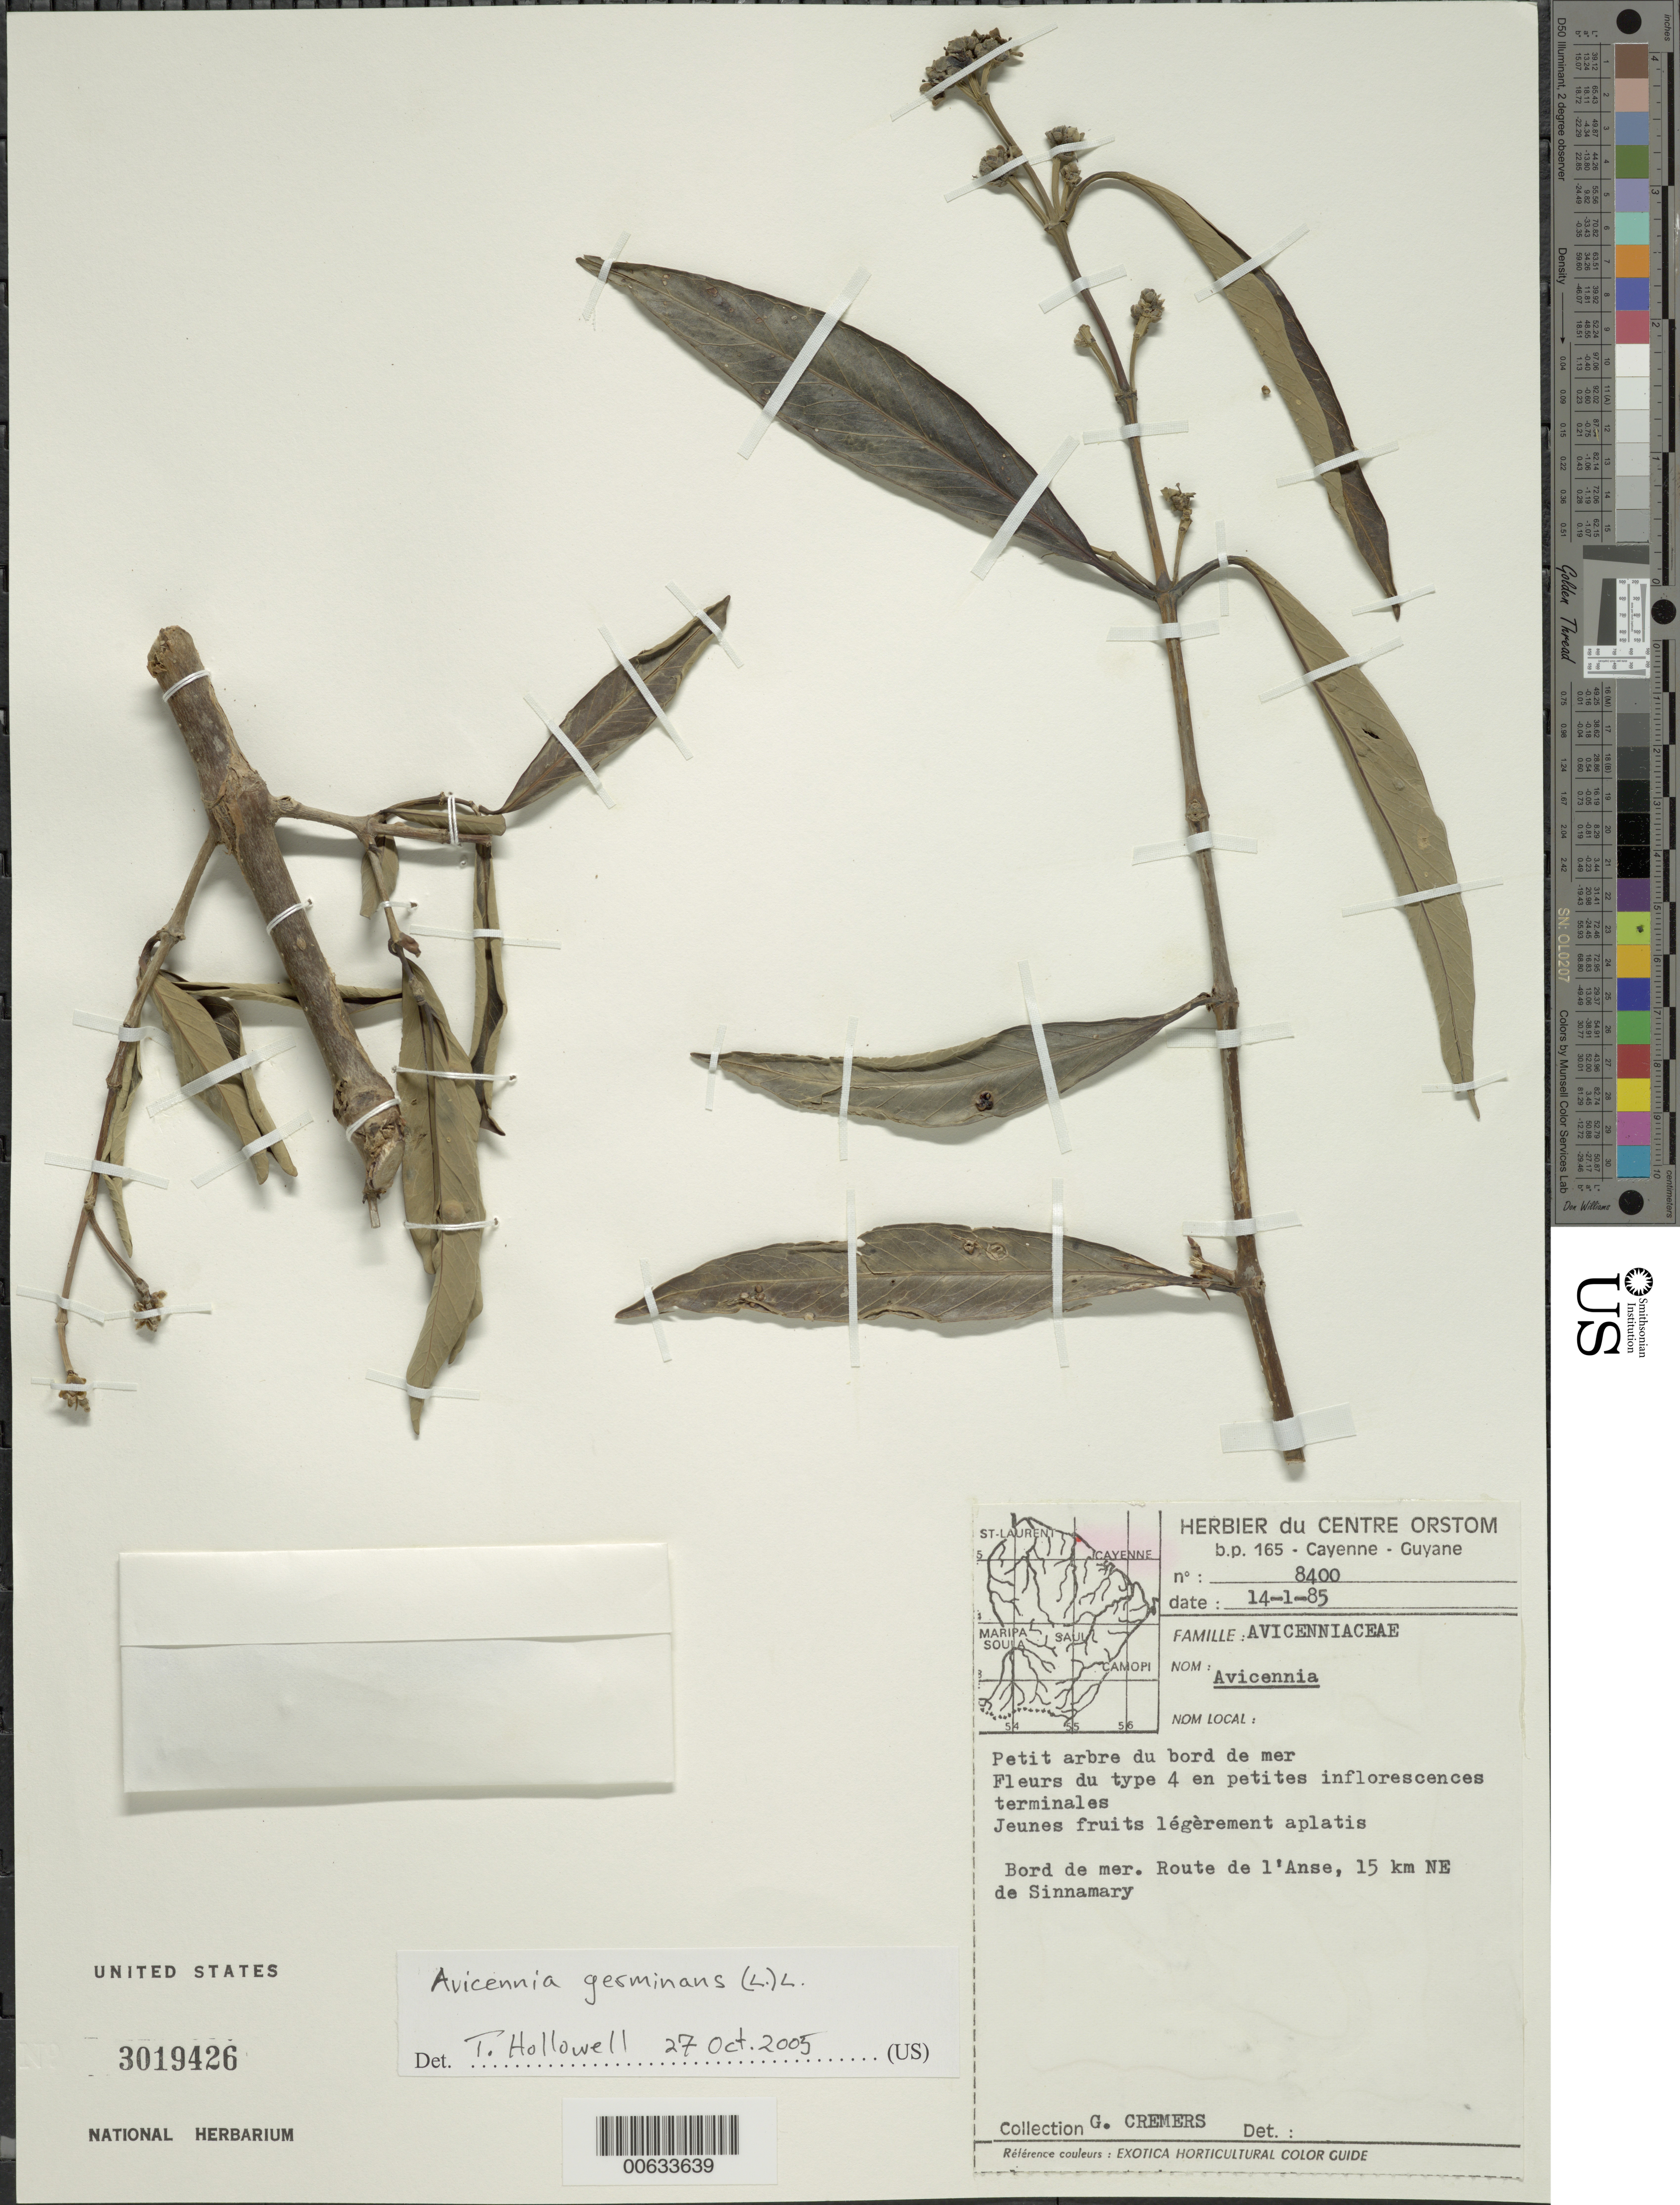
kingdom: Plantae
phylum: Tracheophyta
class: Magnoliopsida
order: Lamiales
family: Acanthaceae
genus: Avicennia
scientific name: Avicennia germinans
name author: (L.) L.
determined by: Hollowell, T. H., (BOT), Smithsonian Institution - National Museum of Natural History (UNITED STATES)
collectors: G. Cremers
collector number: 8400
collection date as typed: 14-Jan-85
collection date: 1985-01-14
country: French Guiana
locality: Route de l'Anse, 15 km NE of Sinnamary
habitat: Bord de mer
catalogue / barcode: US 3019426